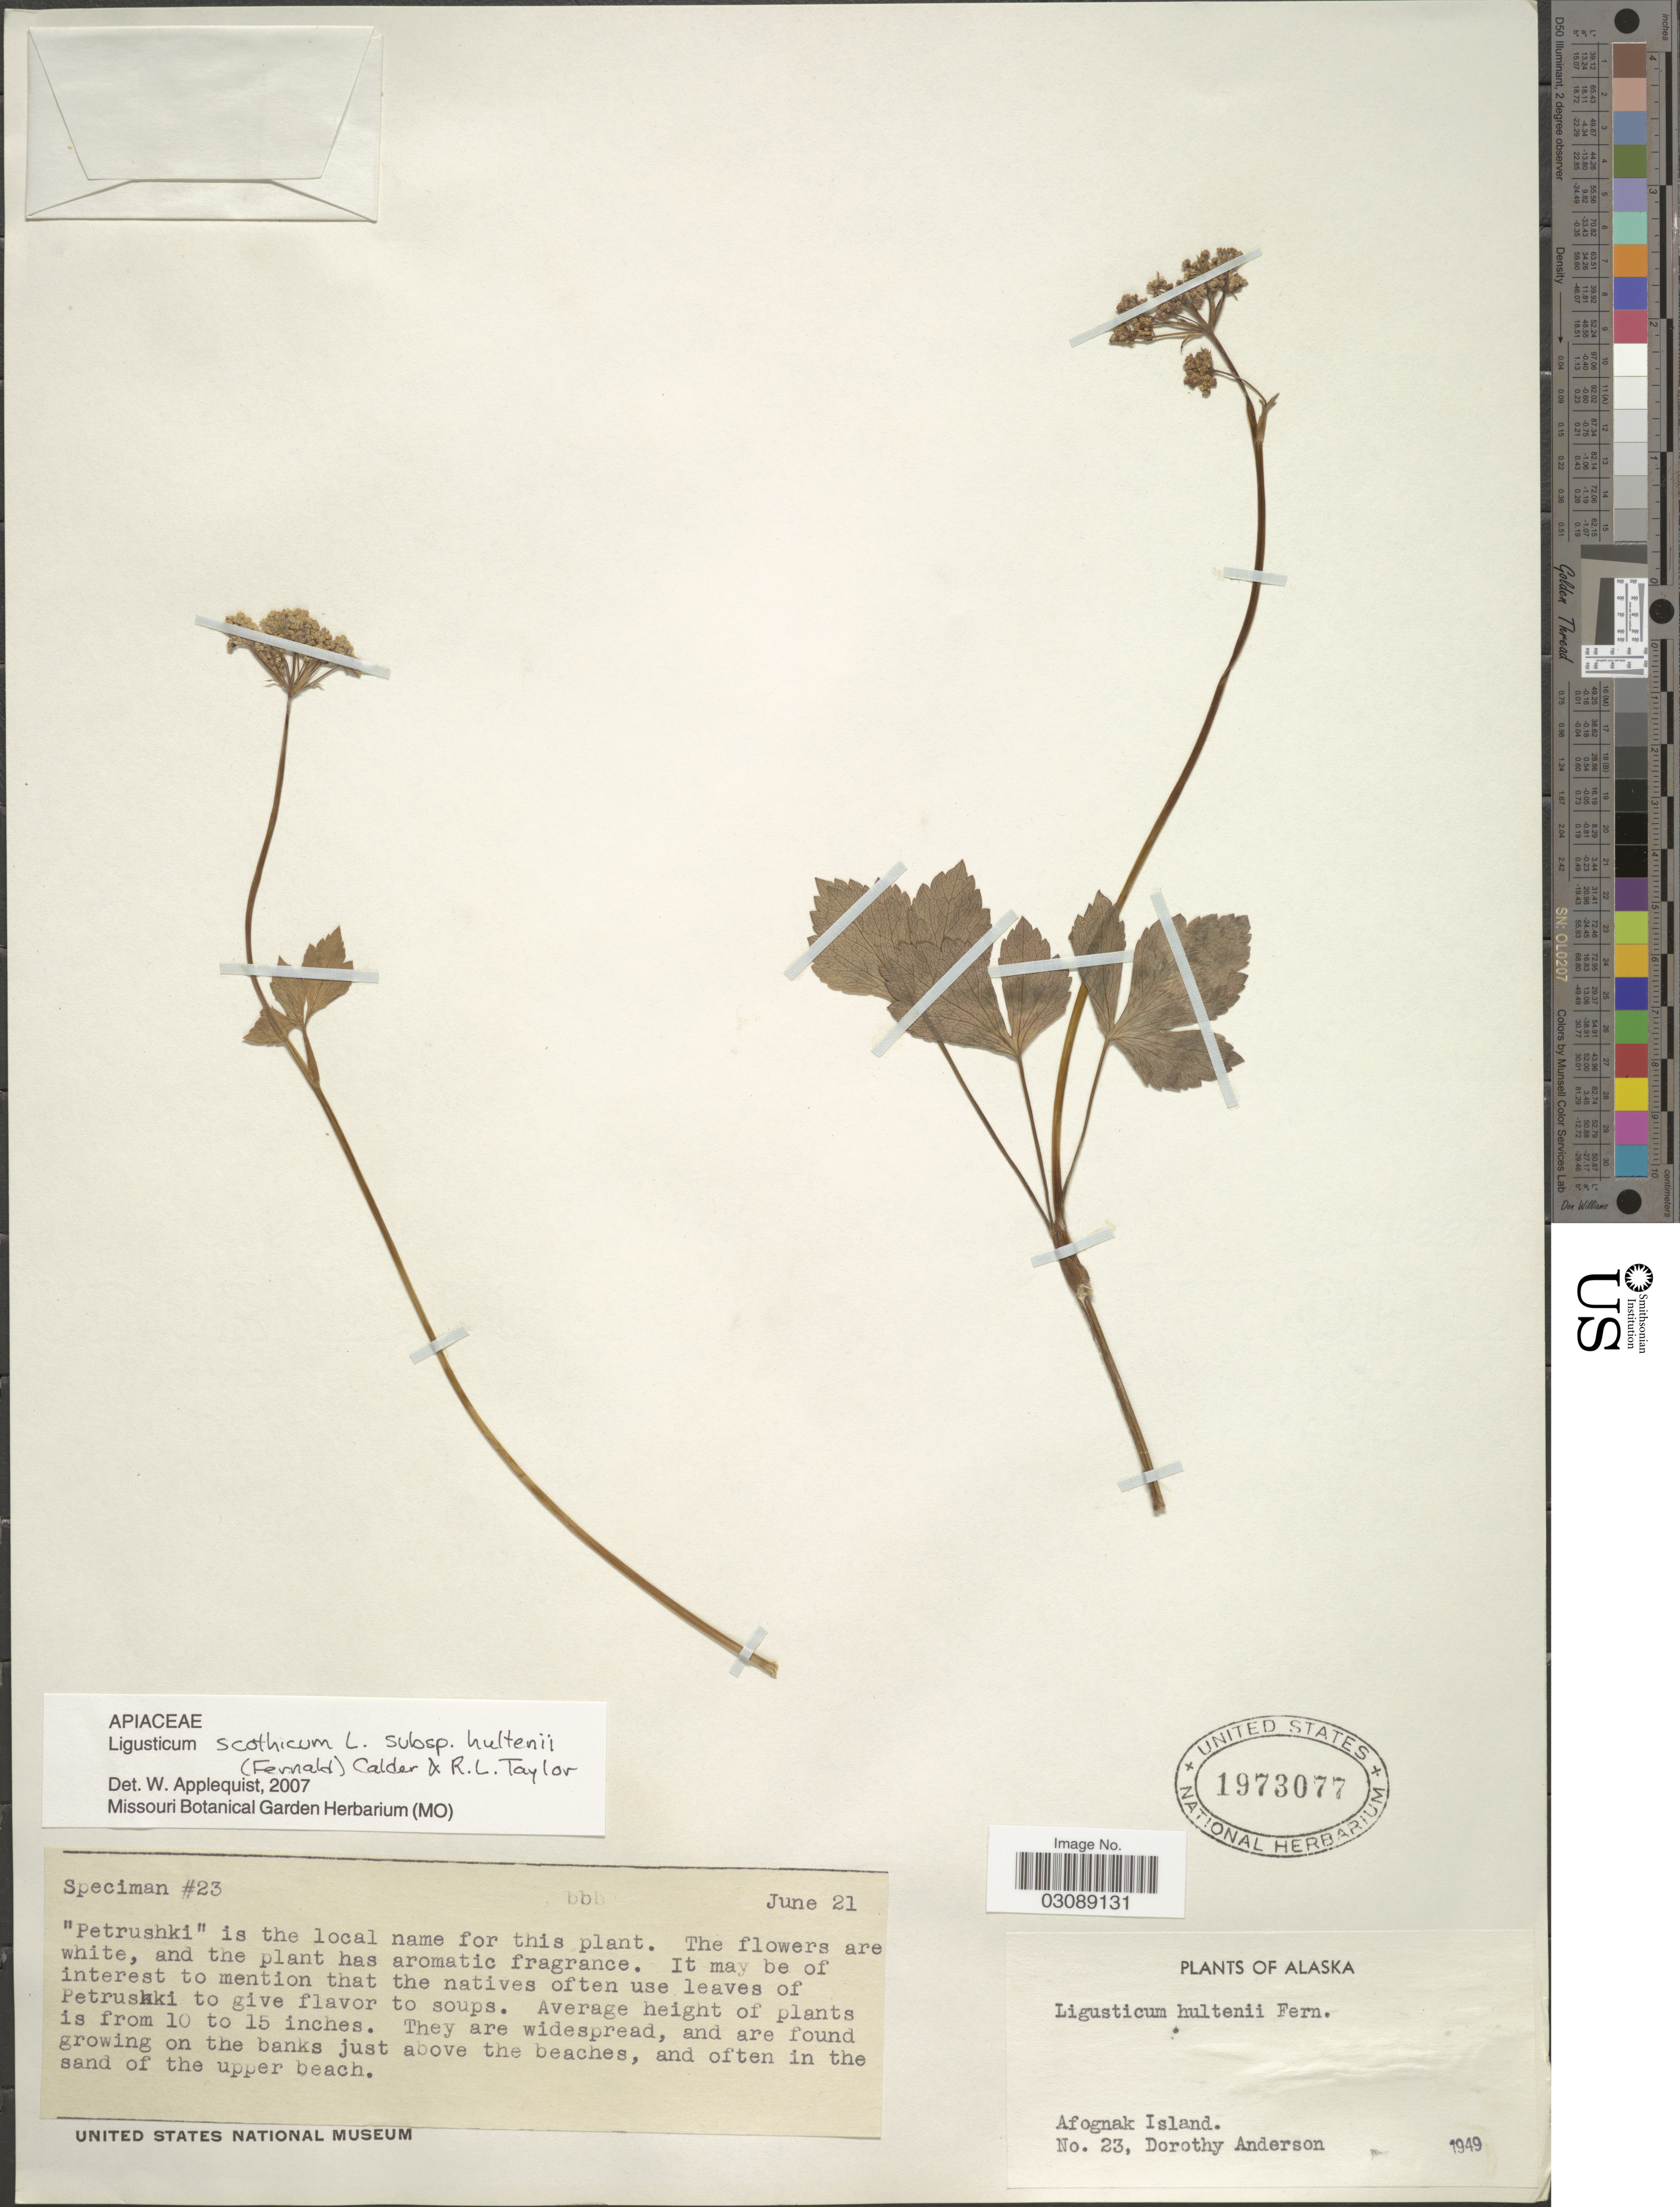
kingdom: Plantae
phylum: Tracheophyta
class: Magnoliopsida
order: Apiales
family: Apiaceae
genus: Ligusticum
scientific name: Ligusticum scoticum subsp. hultenii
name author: (Fernald) Calder & Roy L. Taylor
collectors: D. Anderson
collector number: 23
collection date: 1949-06-21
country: United States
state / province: Alaska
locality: Afognak Island.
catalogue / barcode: US 1973077